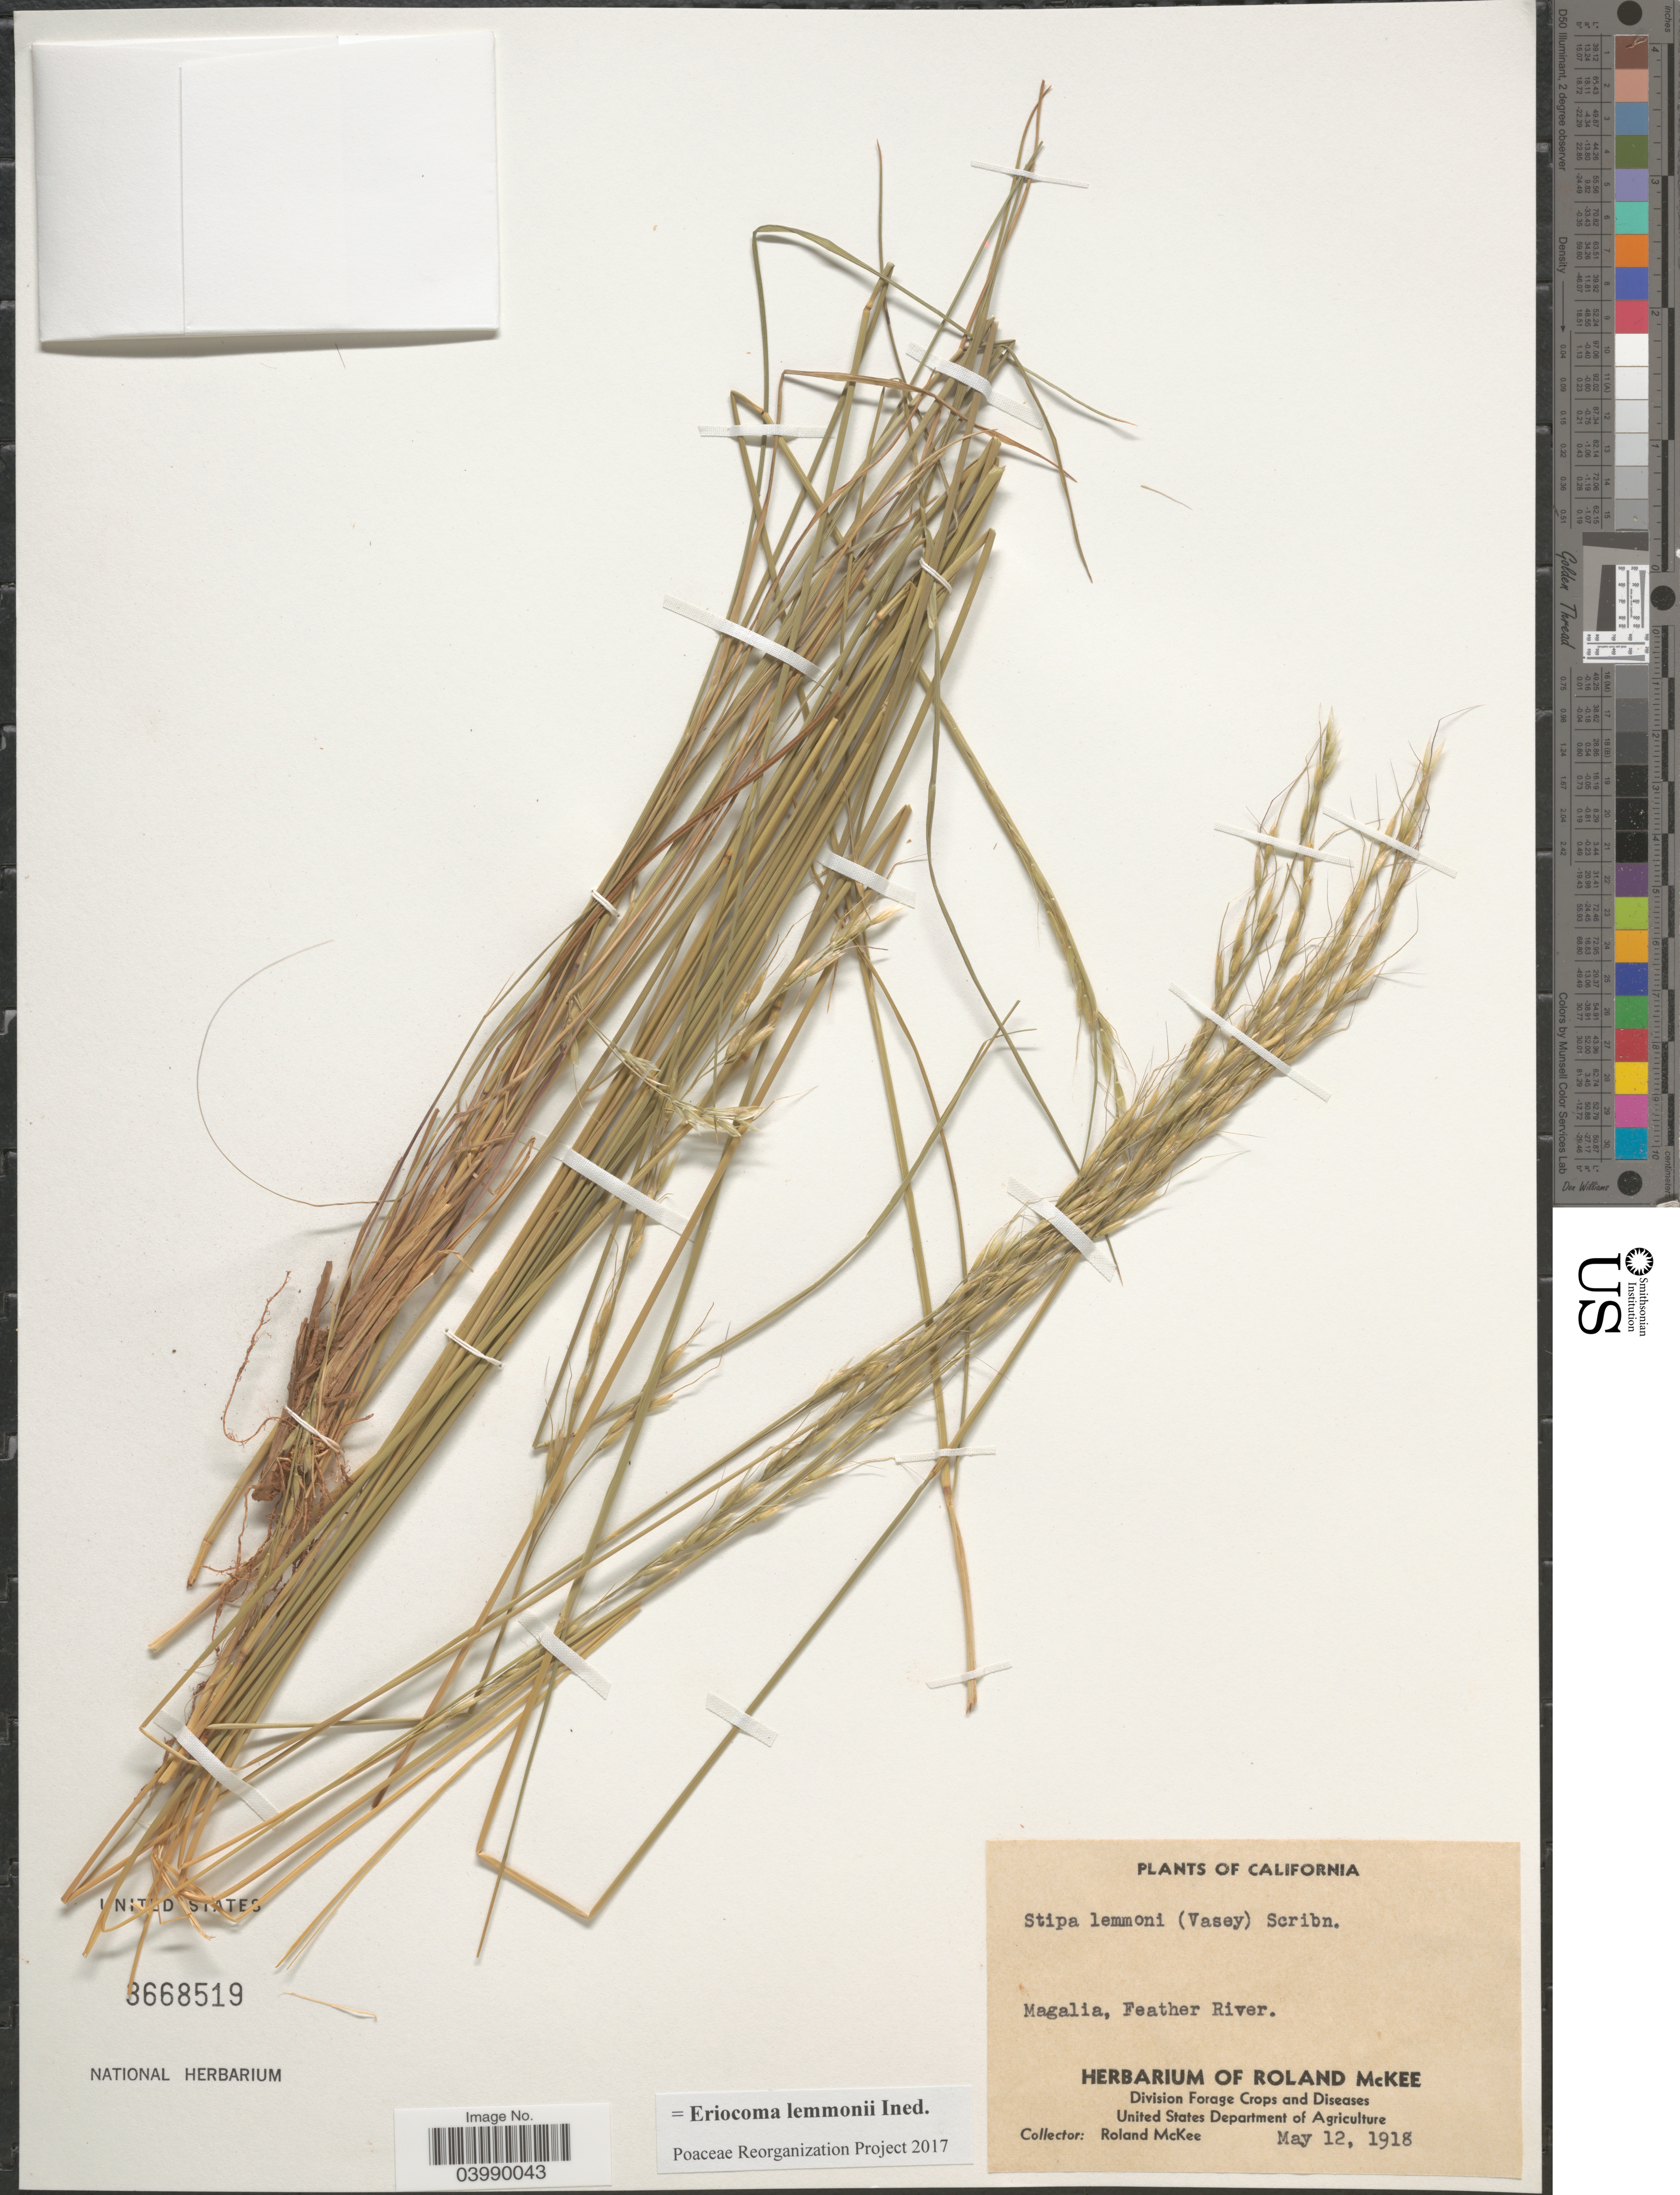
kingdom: Plantae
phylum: Tracheophyta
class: Liliopsida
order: Poales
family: Poaceae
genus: Eriocoma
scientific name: Eriocoma lemmonii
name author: (Vasey) Romasch.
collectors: R. Mckee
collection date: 1918-05-12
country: United States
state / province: California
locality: Magalia, Feather River.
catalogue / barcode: US 3668519